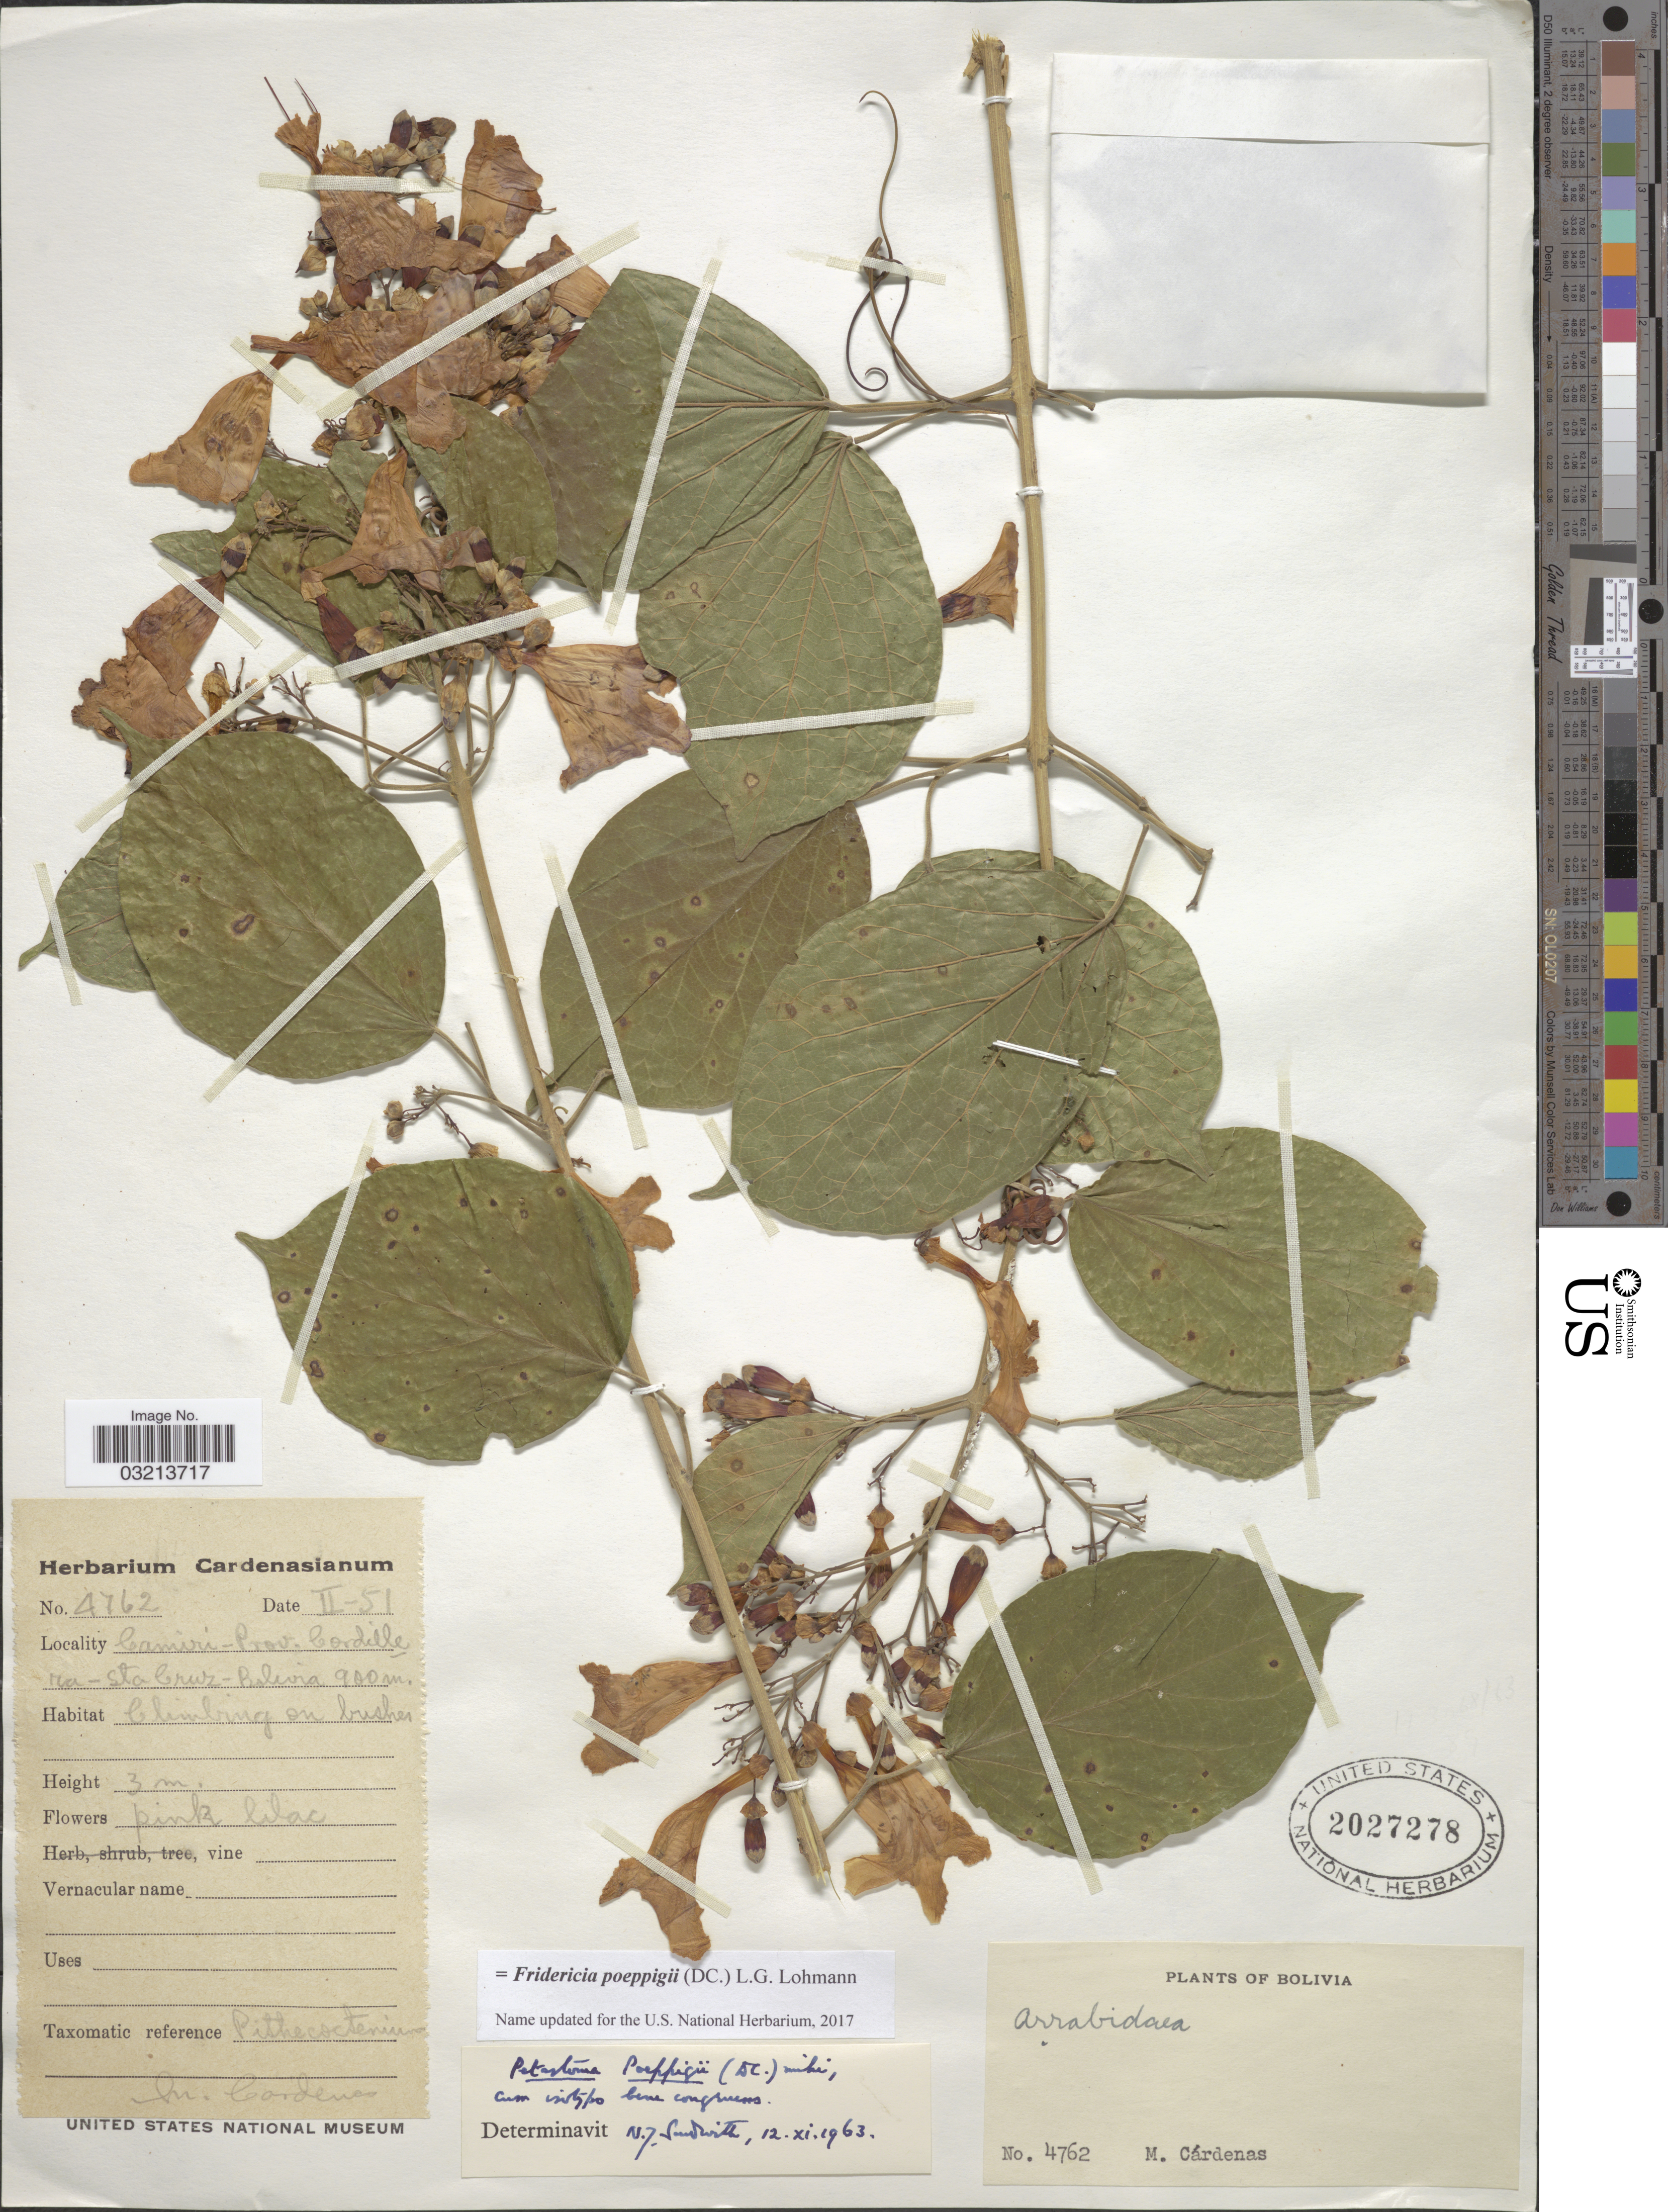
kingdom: Plantae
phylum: Tracheophyta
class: Magnoliopsida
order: Lamiales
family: Bignoniaceae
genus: Fridericia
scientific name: Fridericia poeppigii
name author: (DC.) L.G. Lohmann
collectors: M. Cárdenas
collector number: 4762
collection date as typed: Transcribed d/m/y: /2/51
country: Bolivia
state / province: Santa Cruz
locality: Camiri-Prov. Cordillera-Sta. Cruz.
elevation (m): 900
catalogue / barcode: US 2027278